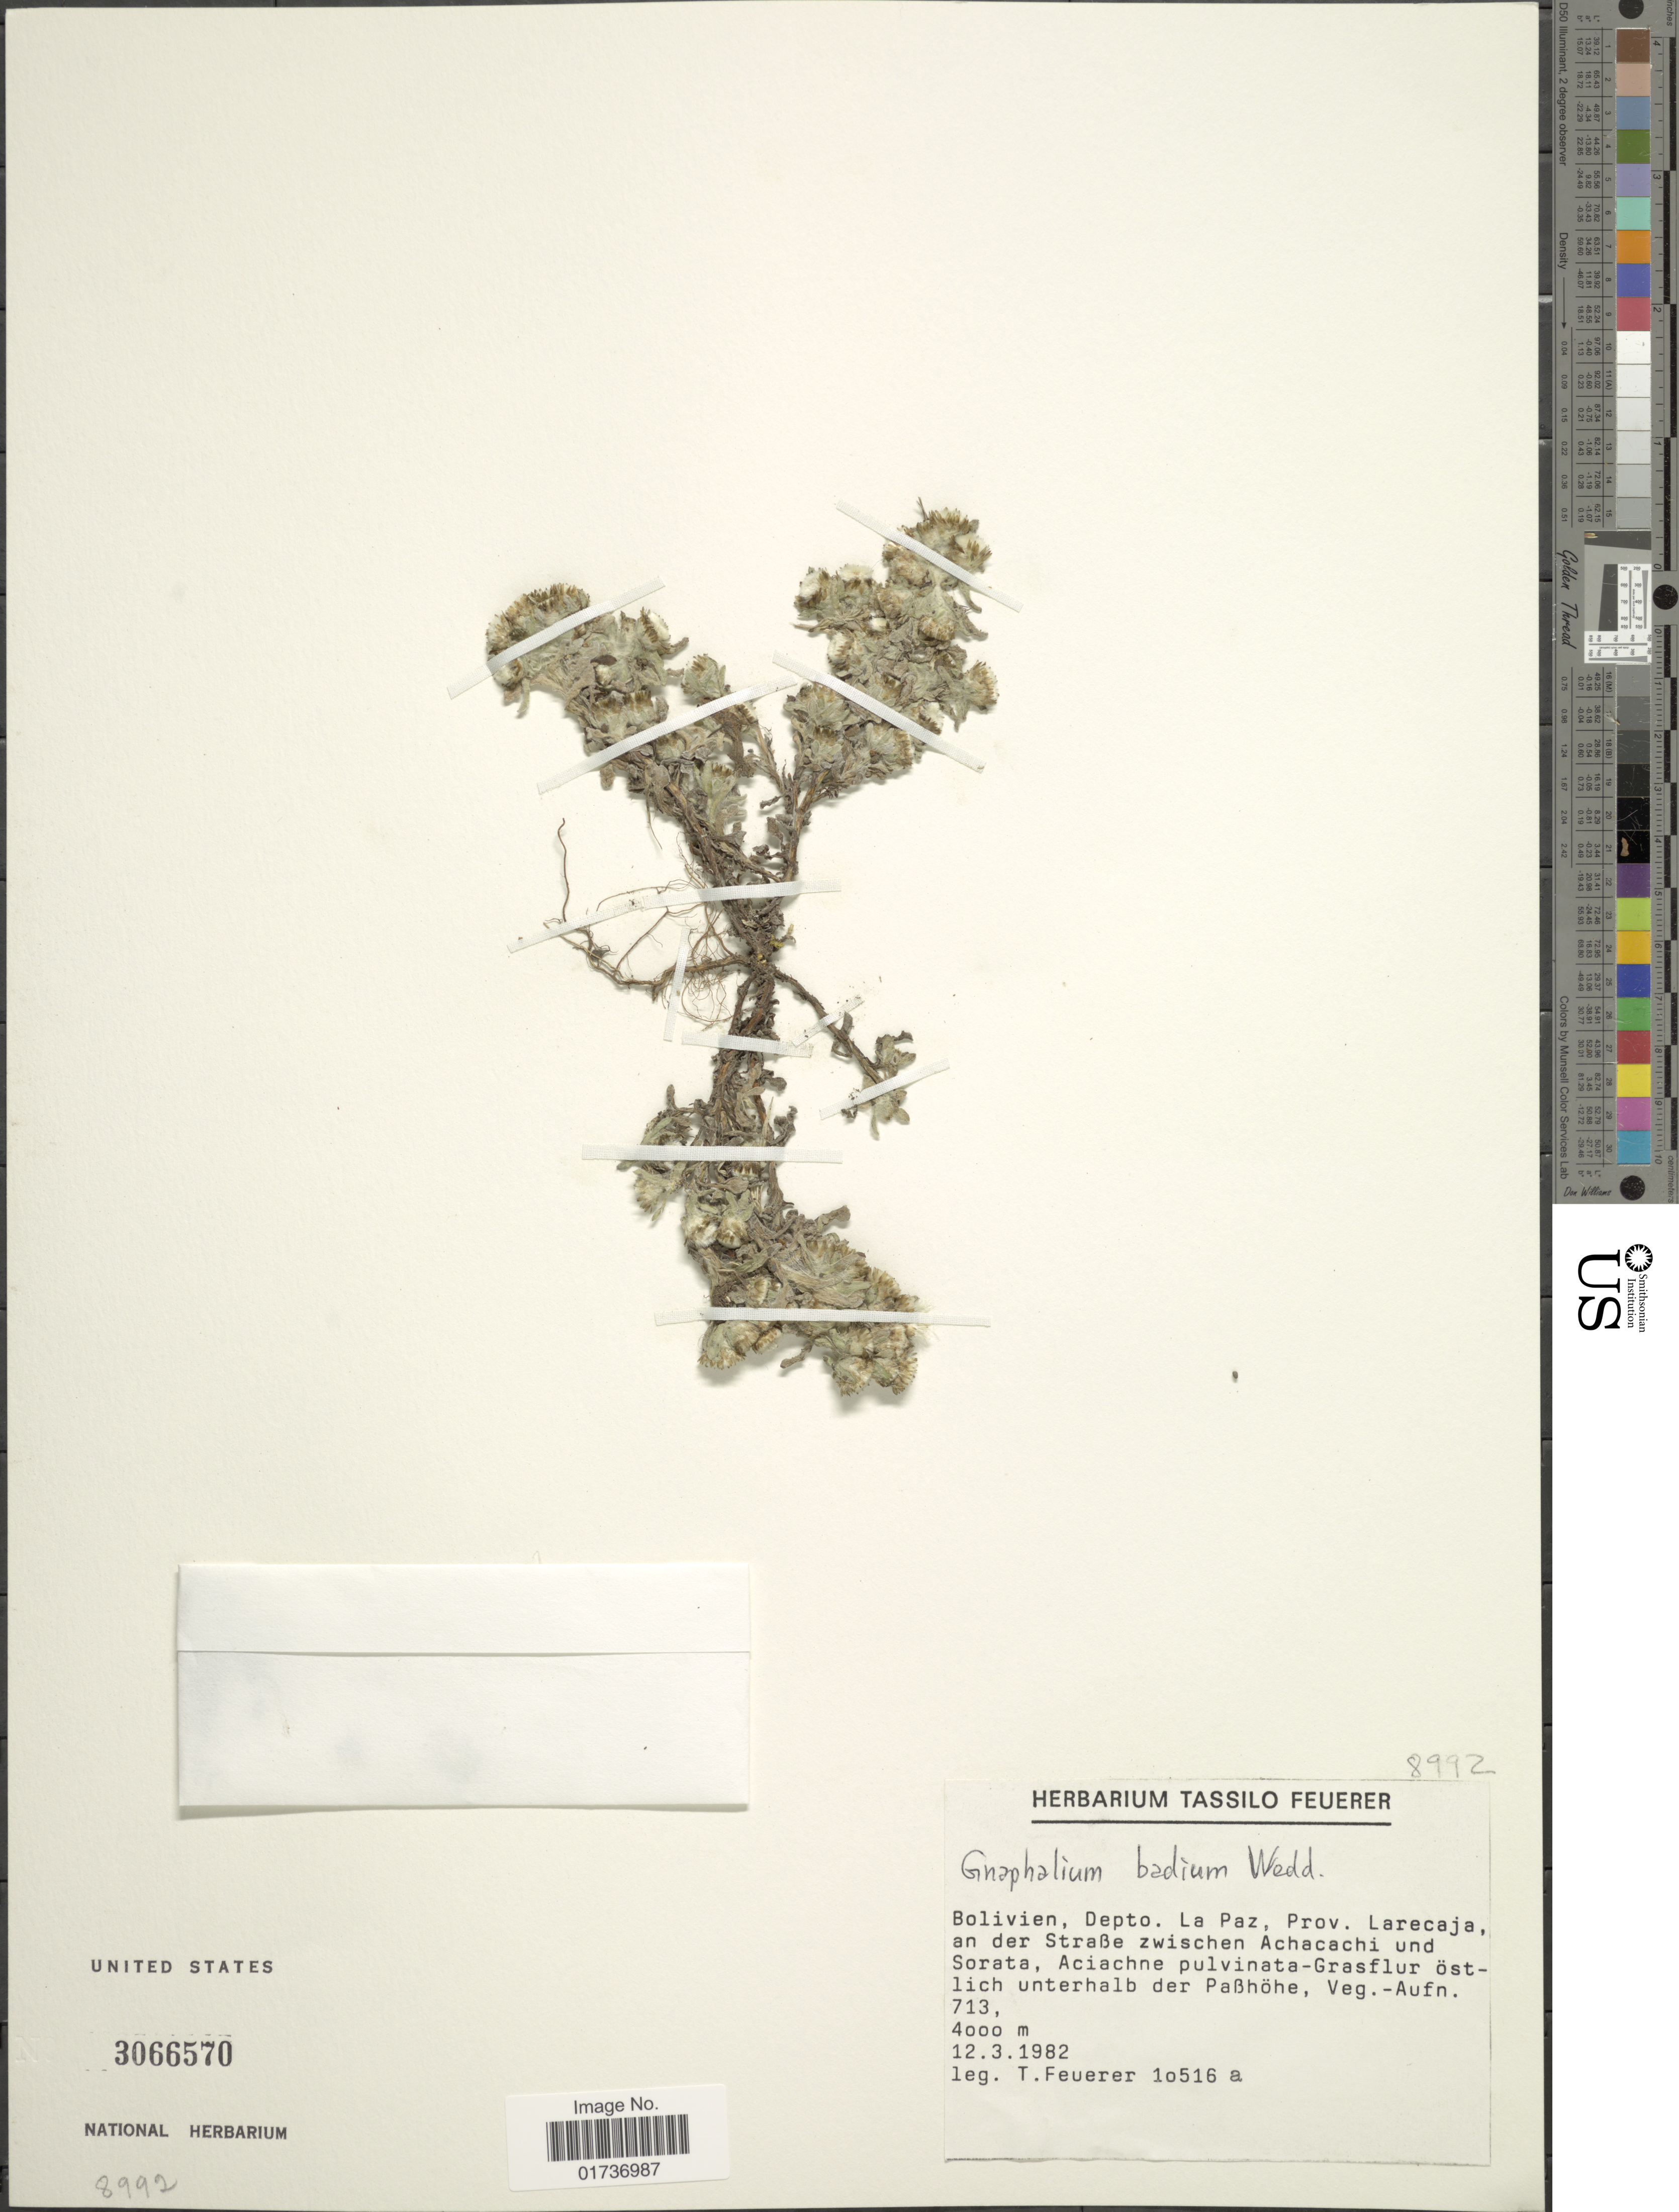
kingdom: Plantae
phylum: Tracheophyta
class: Magnoliopsida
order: Asterales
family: Asteraceae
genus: Gnaphalium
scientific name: Gnaphalium badium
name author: Wedd.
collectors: T. Feuerer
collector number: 10516a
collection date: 1982-03-12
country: Bolivia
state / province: La Paz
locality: Depto La Paz, Prov. Larecaja, an der Straße zwischen Achacachi und Sorata, Achiachne pulvinata-Grasflur östlich unterhalb der Paßhöhe, Veg.-Aufn 713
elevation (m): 4000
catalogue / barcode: US 3066570